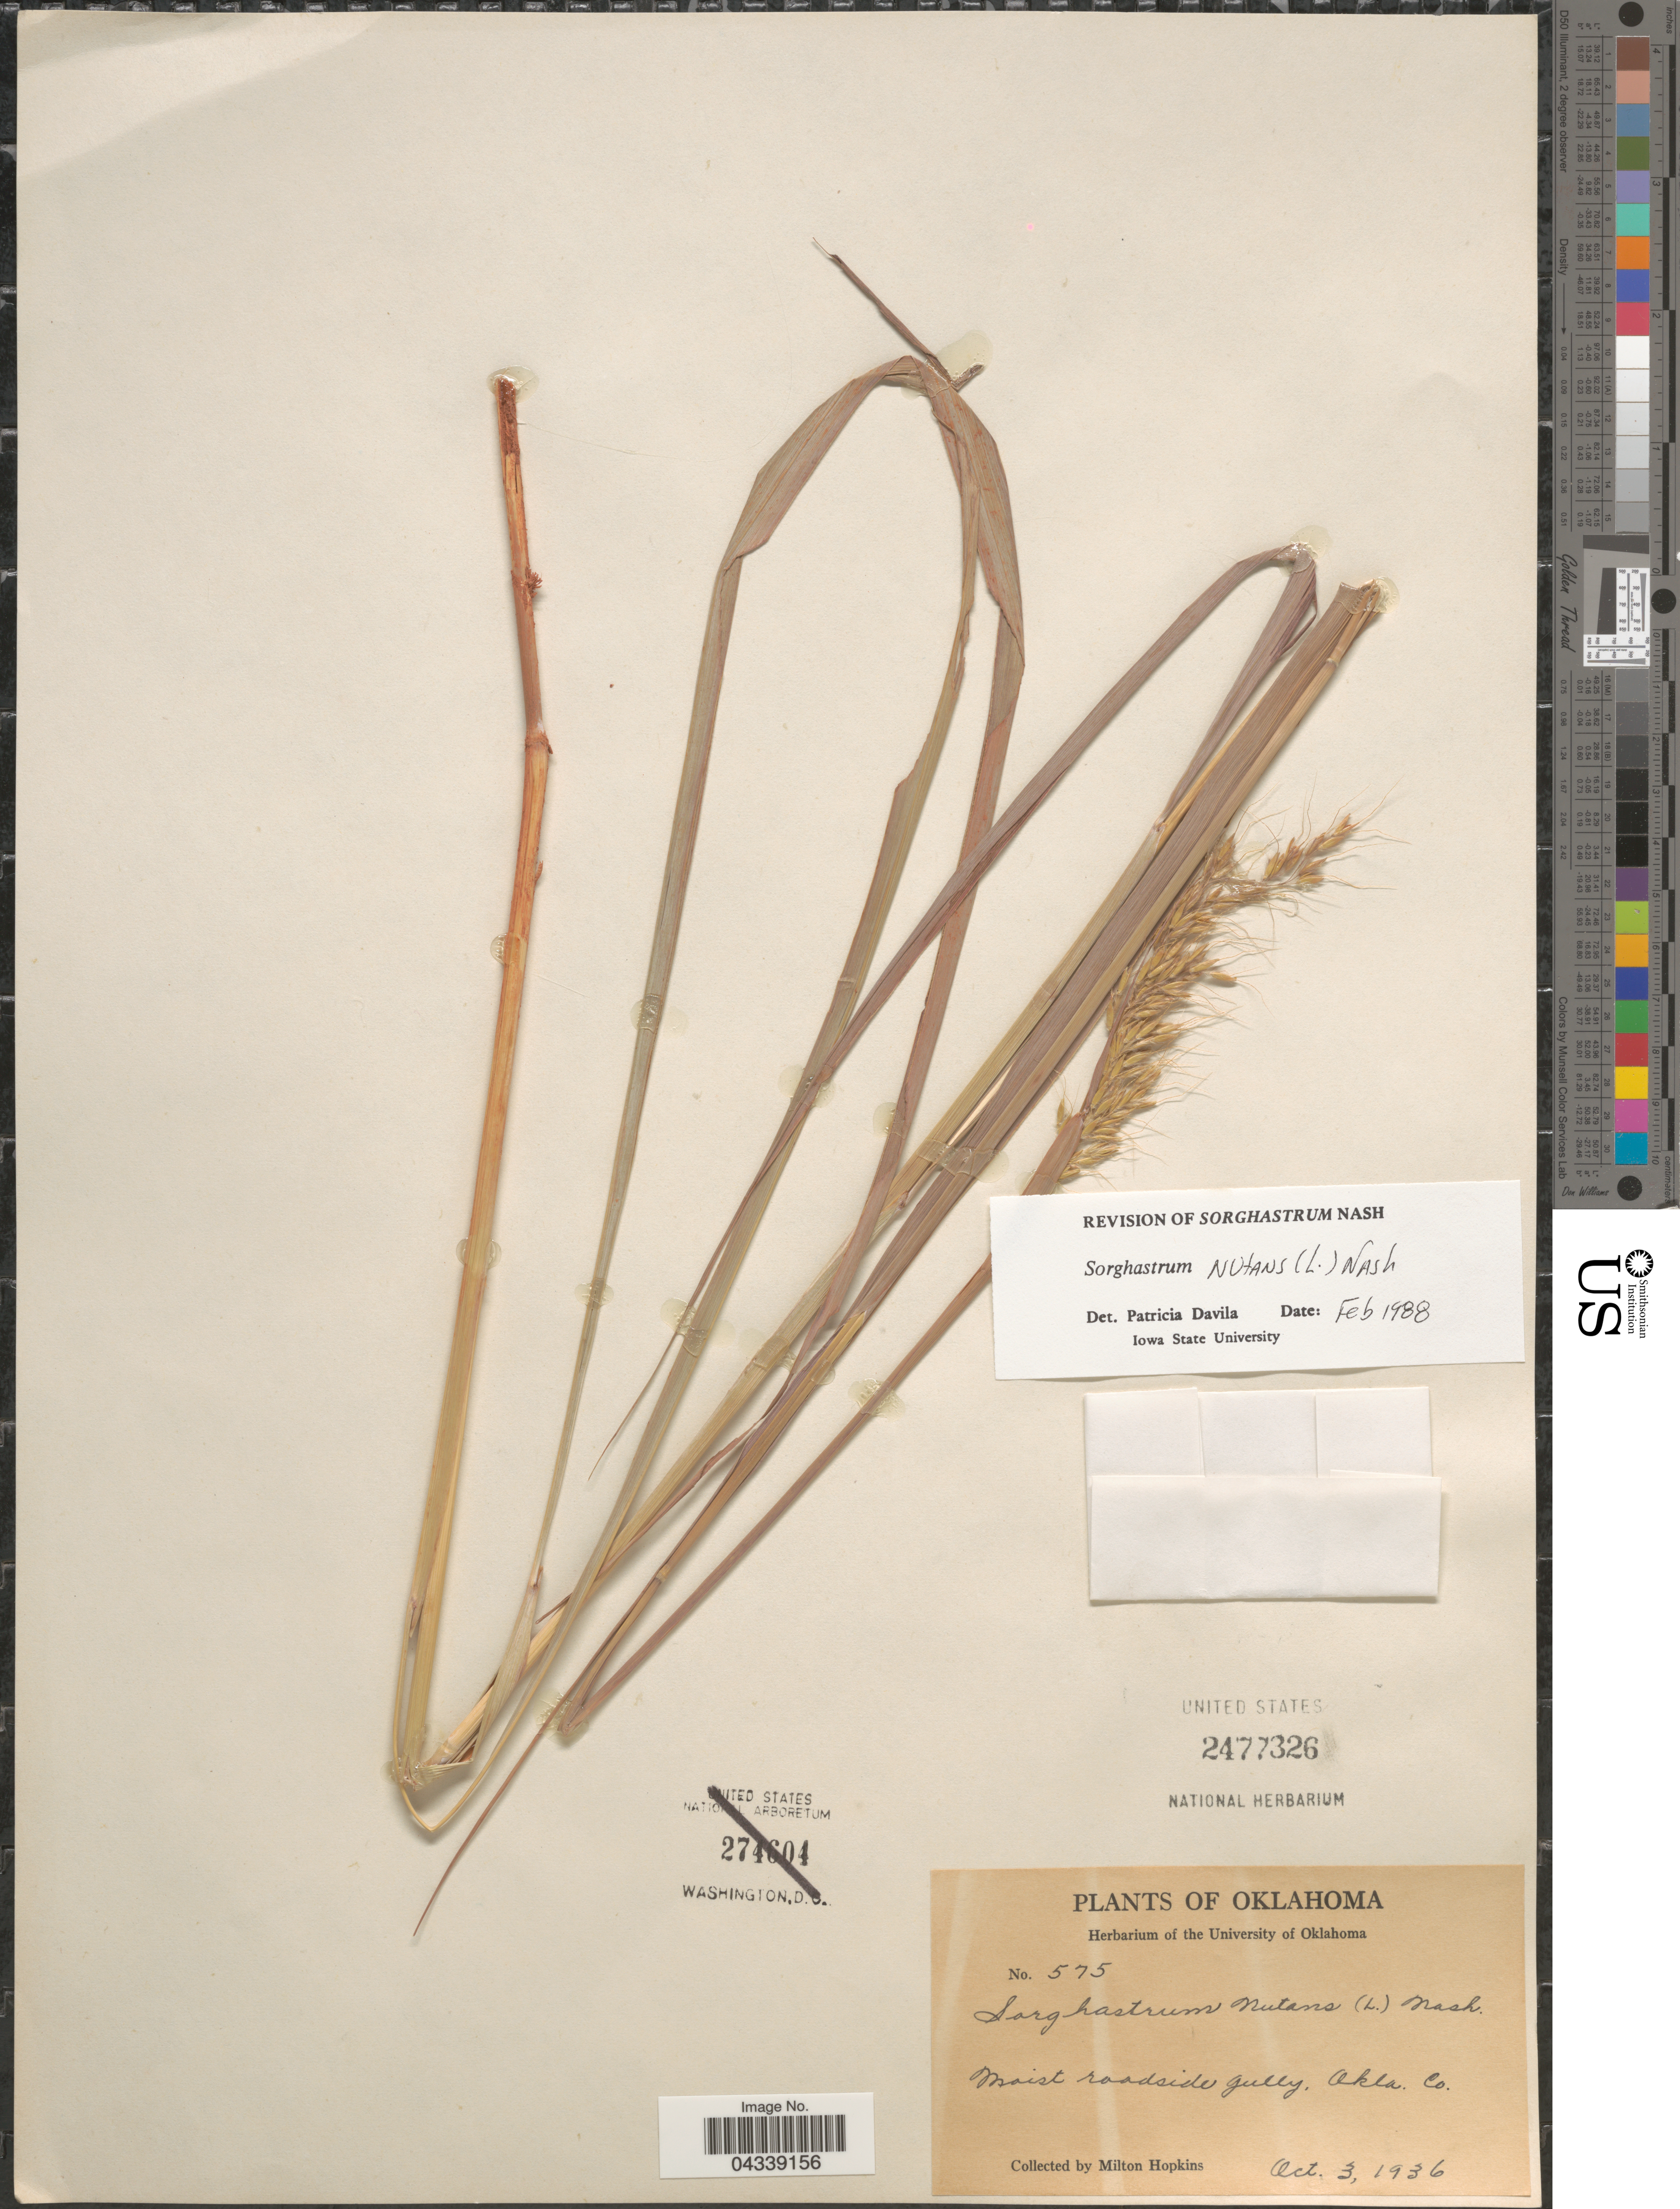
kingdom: Plantae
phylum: Tracheophyta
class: Liliopsida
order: Poales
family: Poaceae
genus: Sorghastrum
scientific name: Sorghastrum nutans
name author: (L.) Nash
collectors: M. Hopkins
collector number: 575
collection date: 1936-10-03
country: United States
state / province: Oklahoma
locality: Moist roadside gully, Okla. Co.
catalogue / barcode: US 2477326